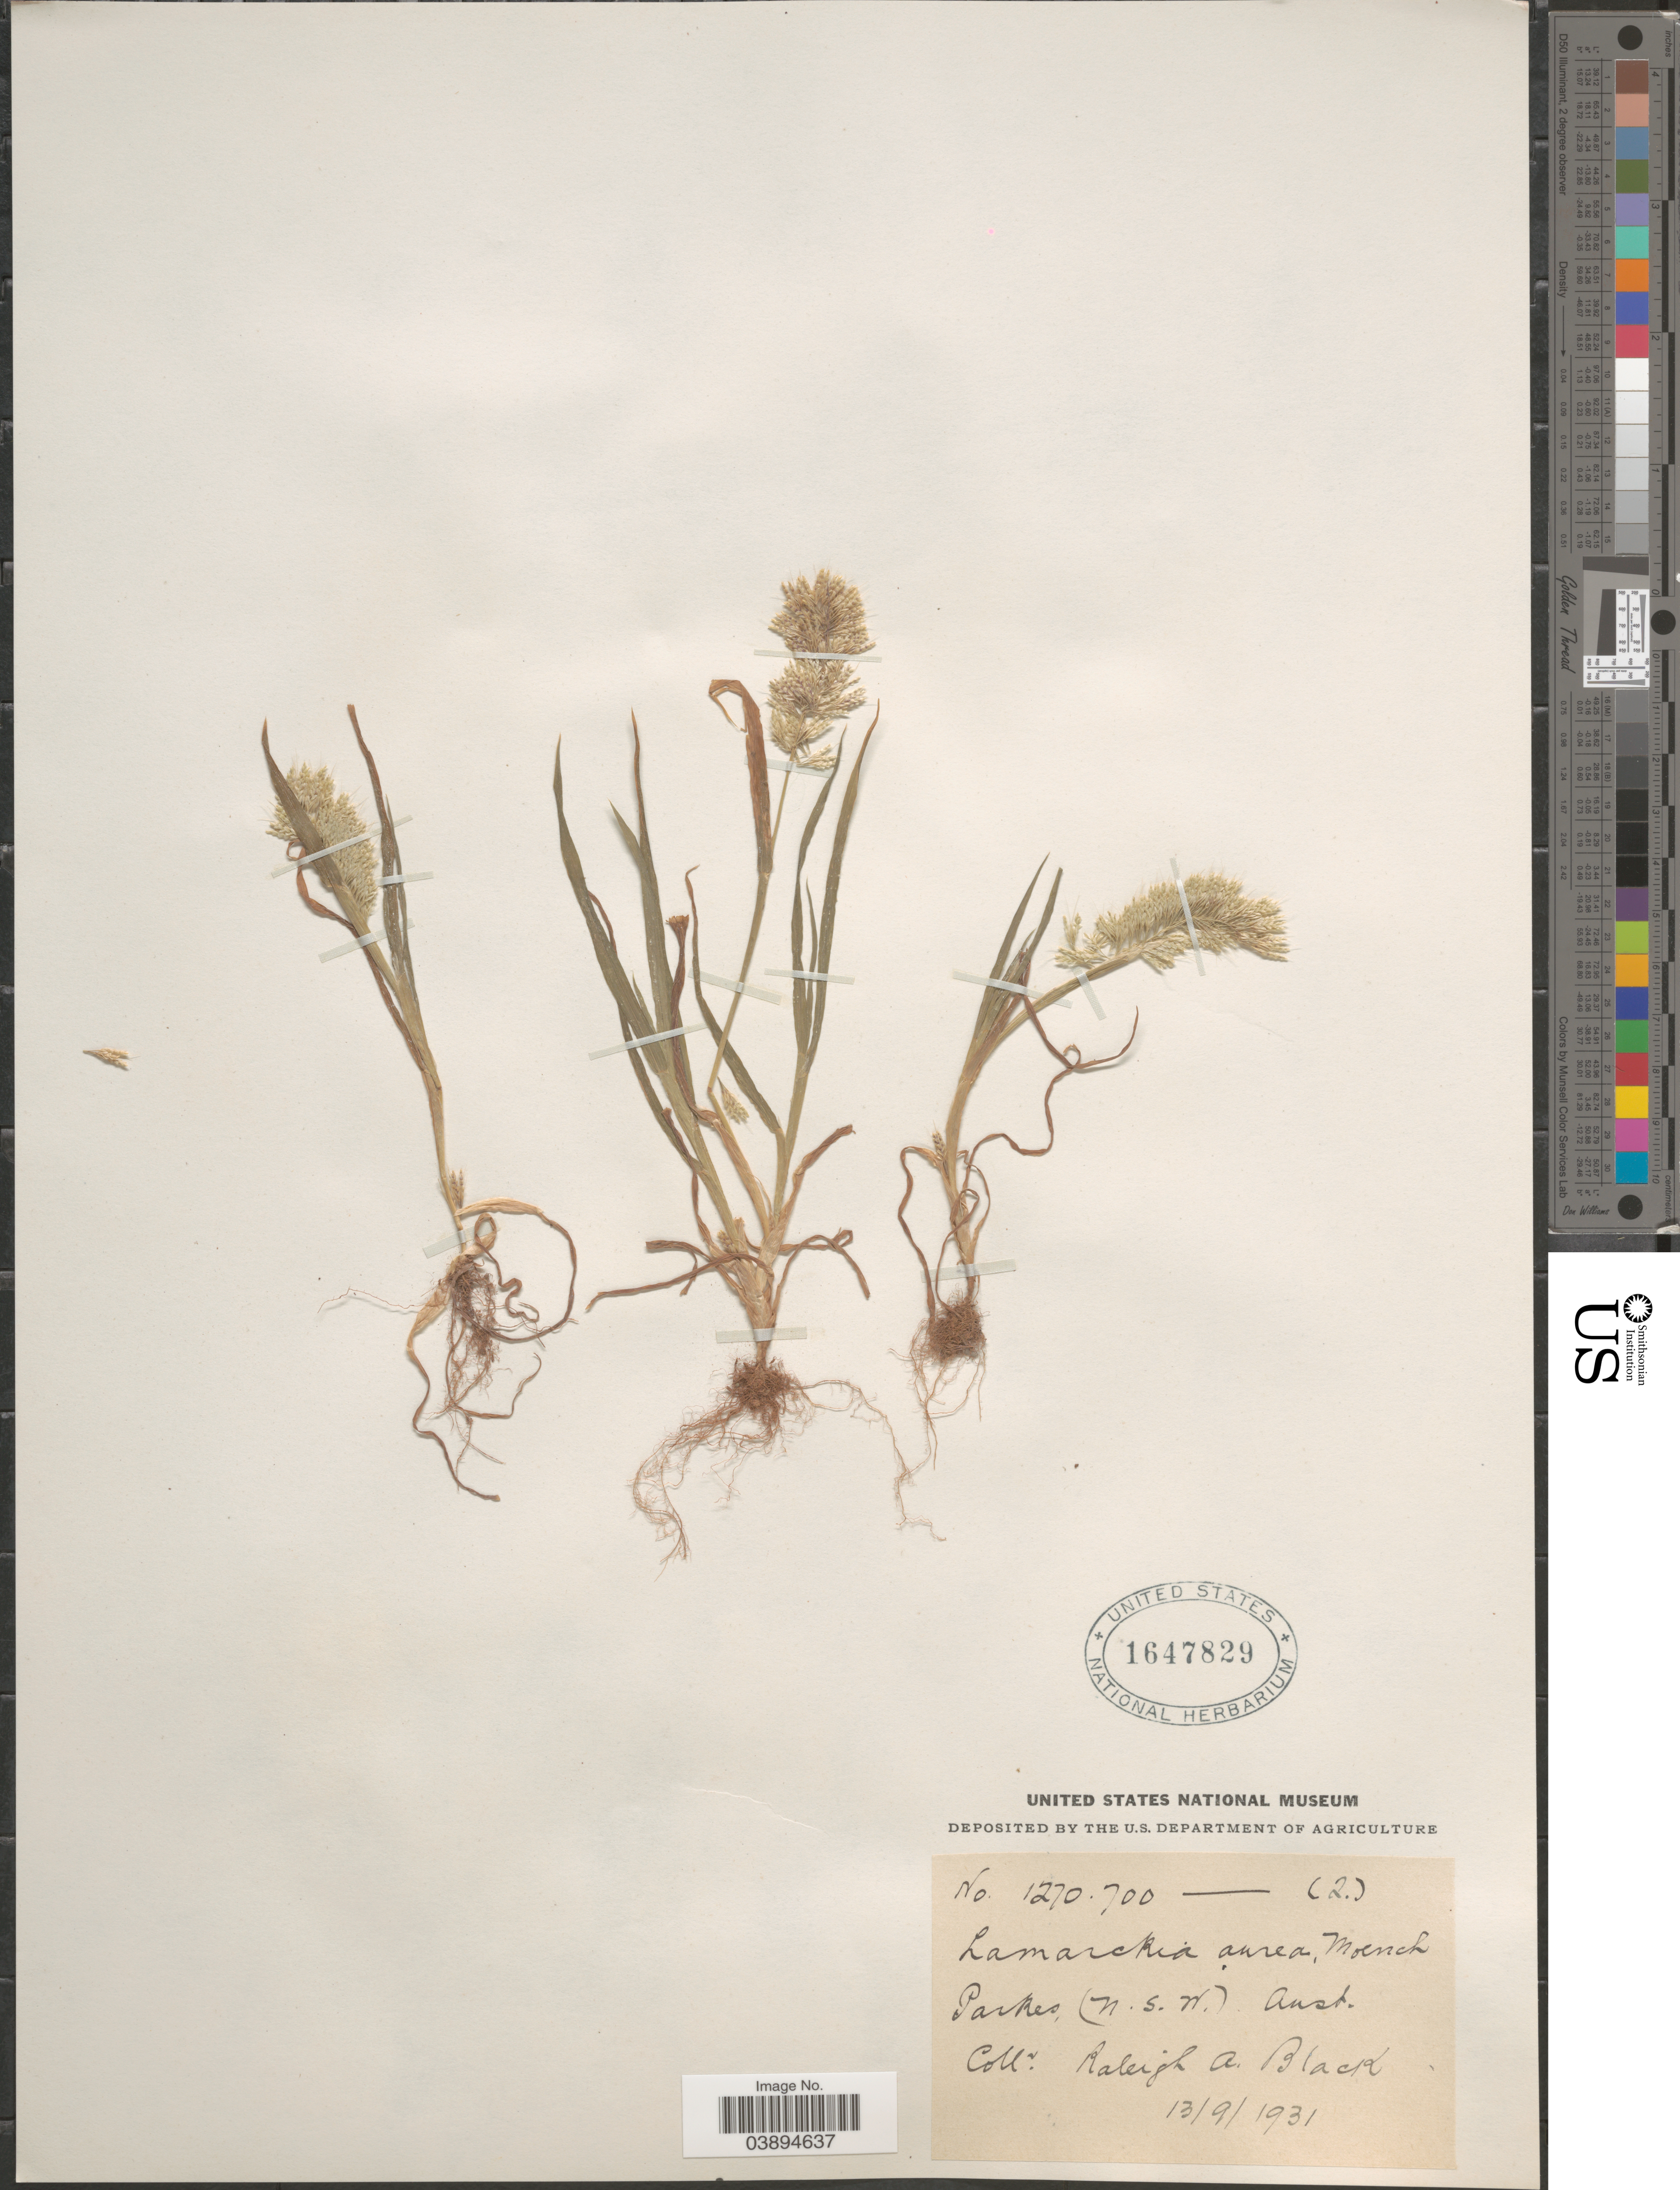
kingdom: Plantae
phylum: Tracheophyta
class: Liliopsida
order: Poales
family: Poaceae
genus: Lamarckia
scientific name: Lamarckia aurea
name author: (L.) Moench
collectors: R. A. Black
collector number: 1270.700?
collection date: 1931-09-13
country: Australia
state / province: New South Wales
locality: Parkes.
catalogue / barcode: US 1647829